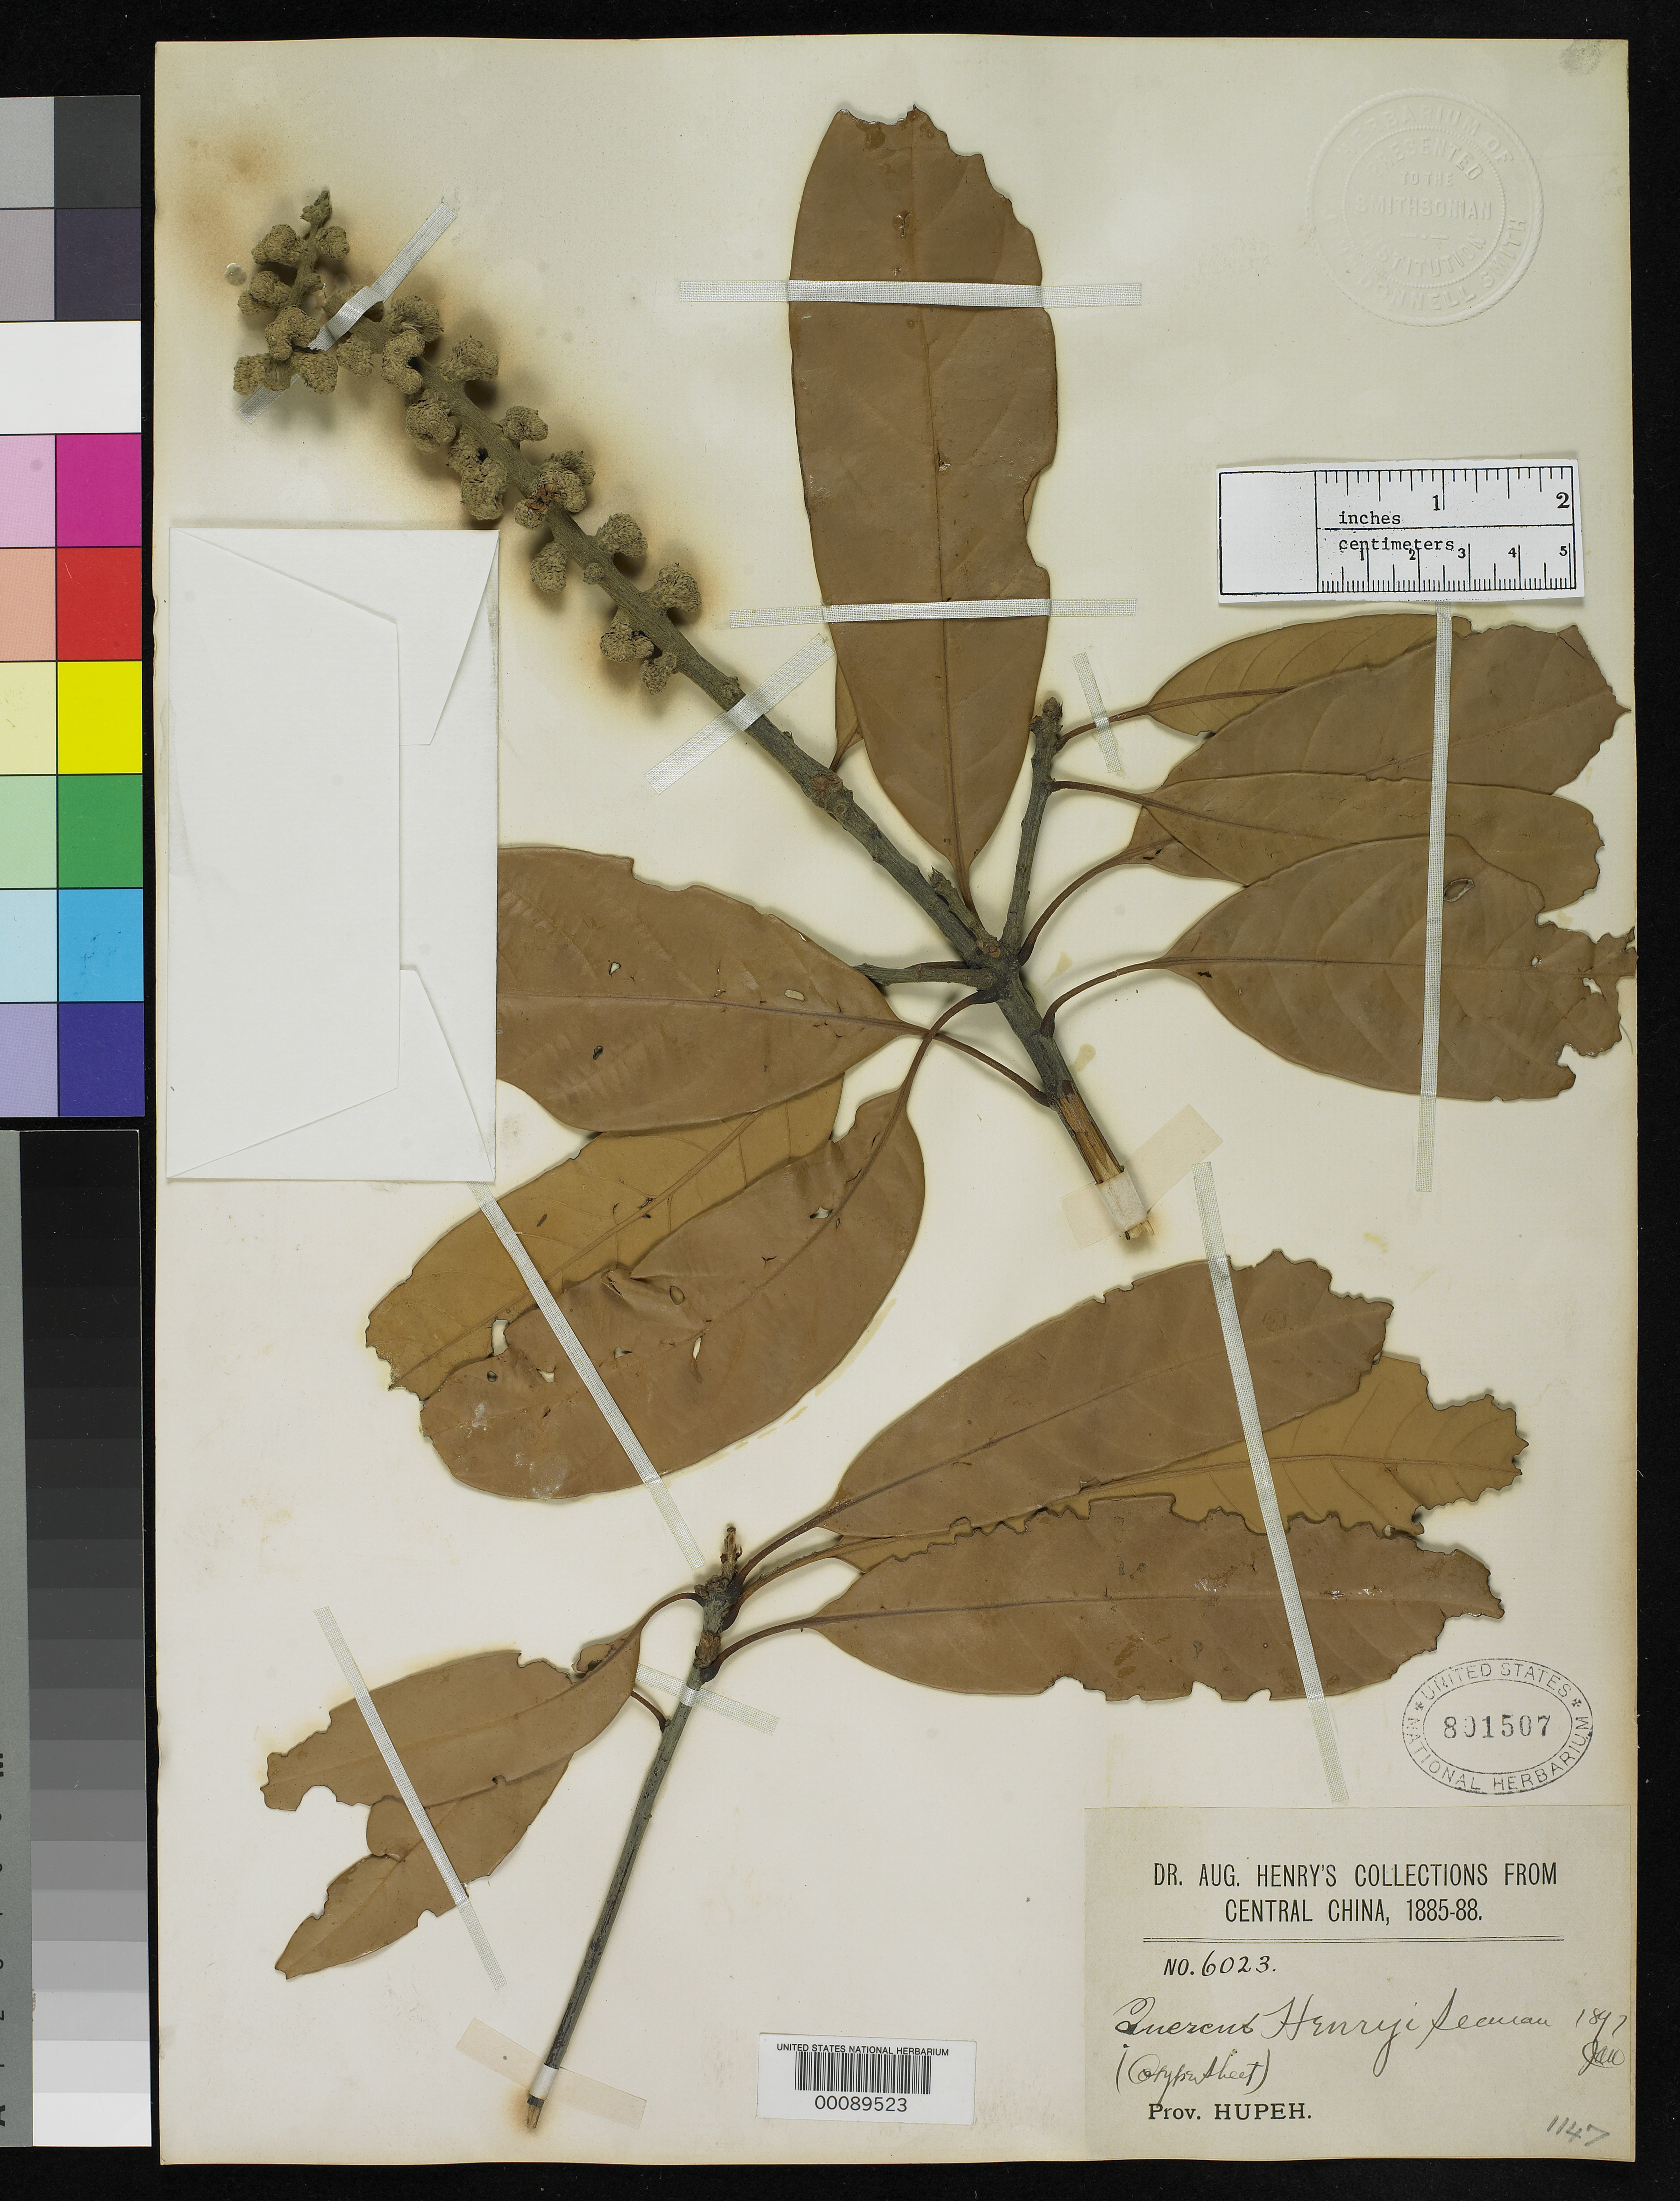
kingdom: Plantae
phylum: Tracheophyta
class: Magnoliopsida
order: Fagales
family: Fagaceae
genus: Quercus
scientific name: Quercus henryi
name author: Seemen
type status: Isosyntype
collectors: A. Henry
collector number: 6023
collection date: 1885/1888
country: China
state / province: Hubei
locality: Central China. Prov. Hupeh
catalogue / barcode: US 801507